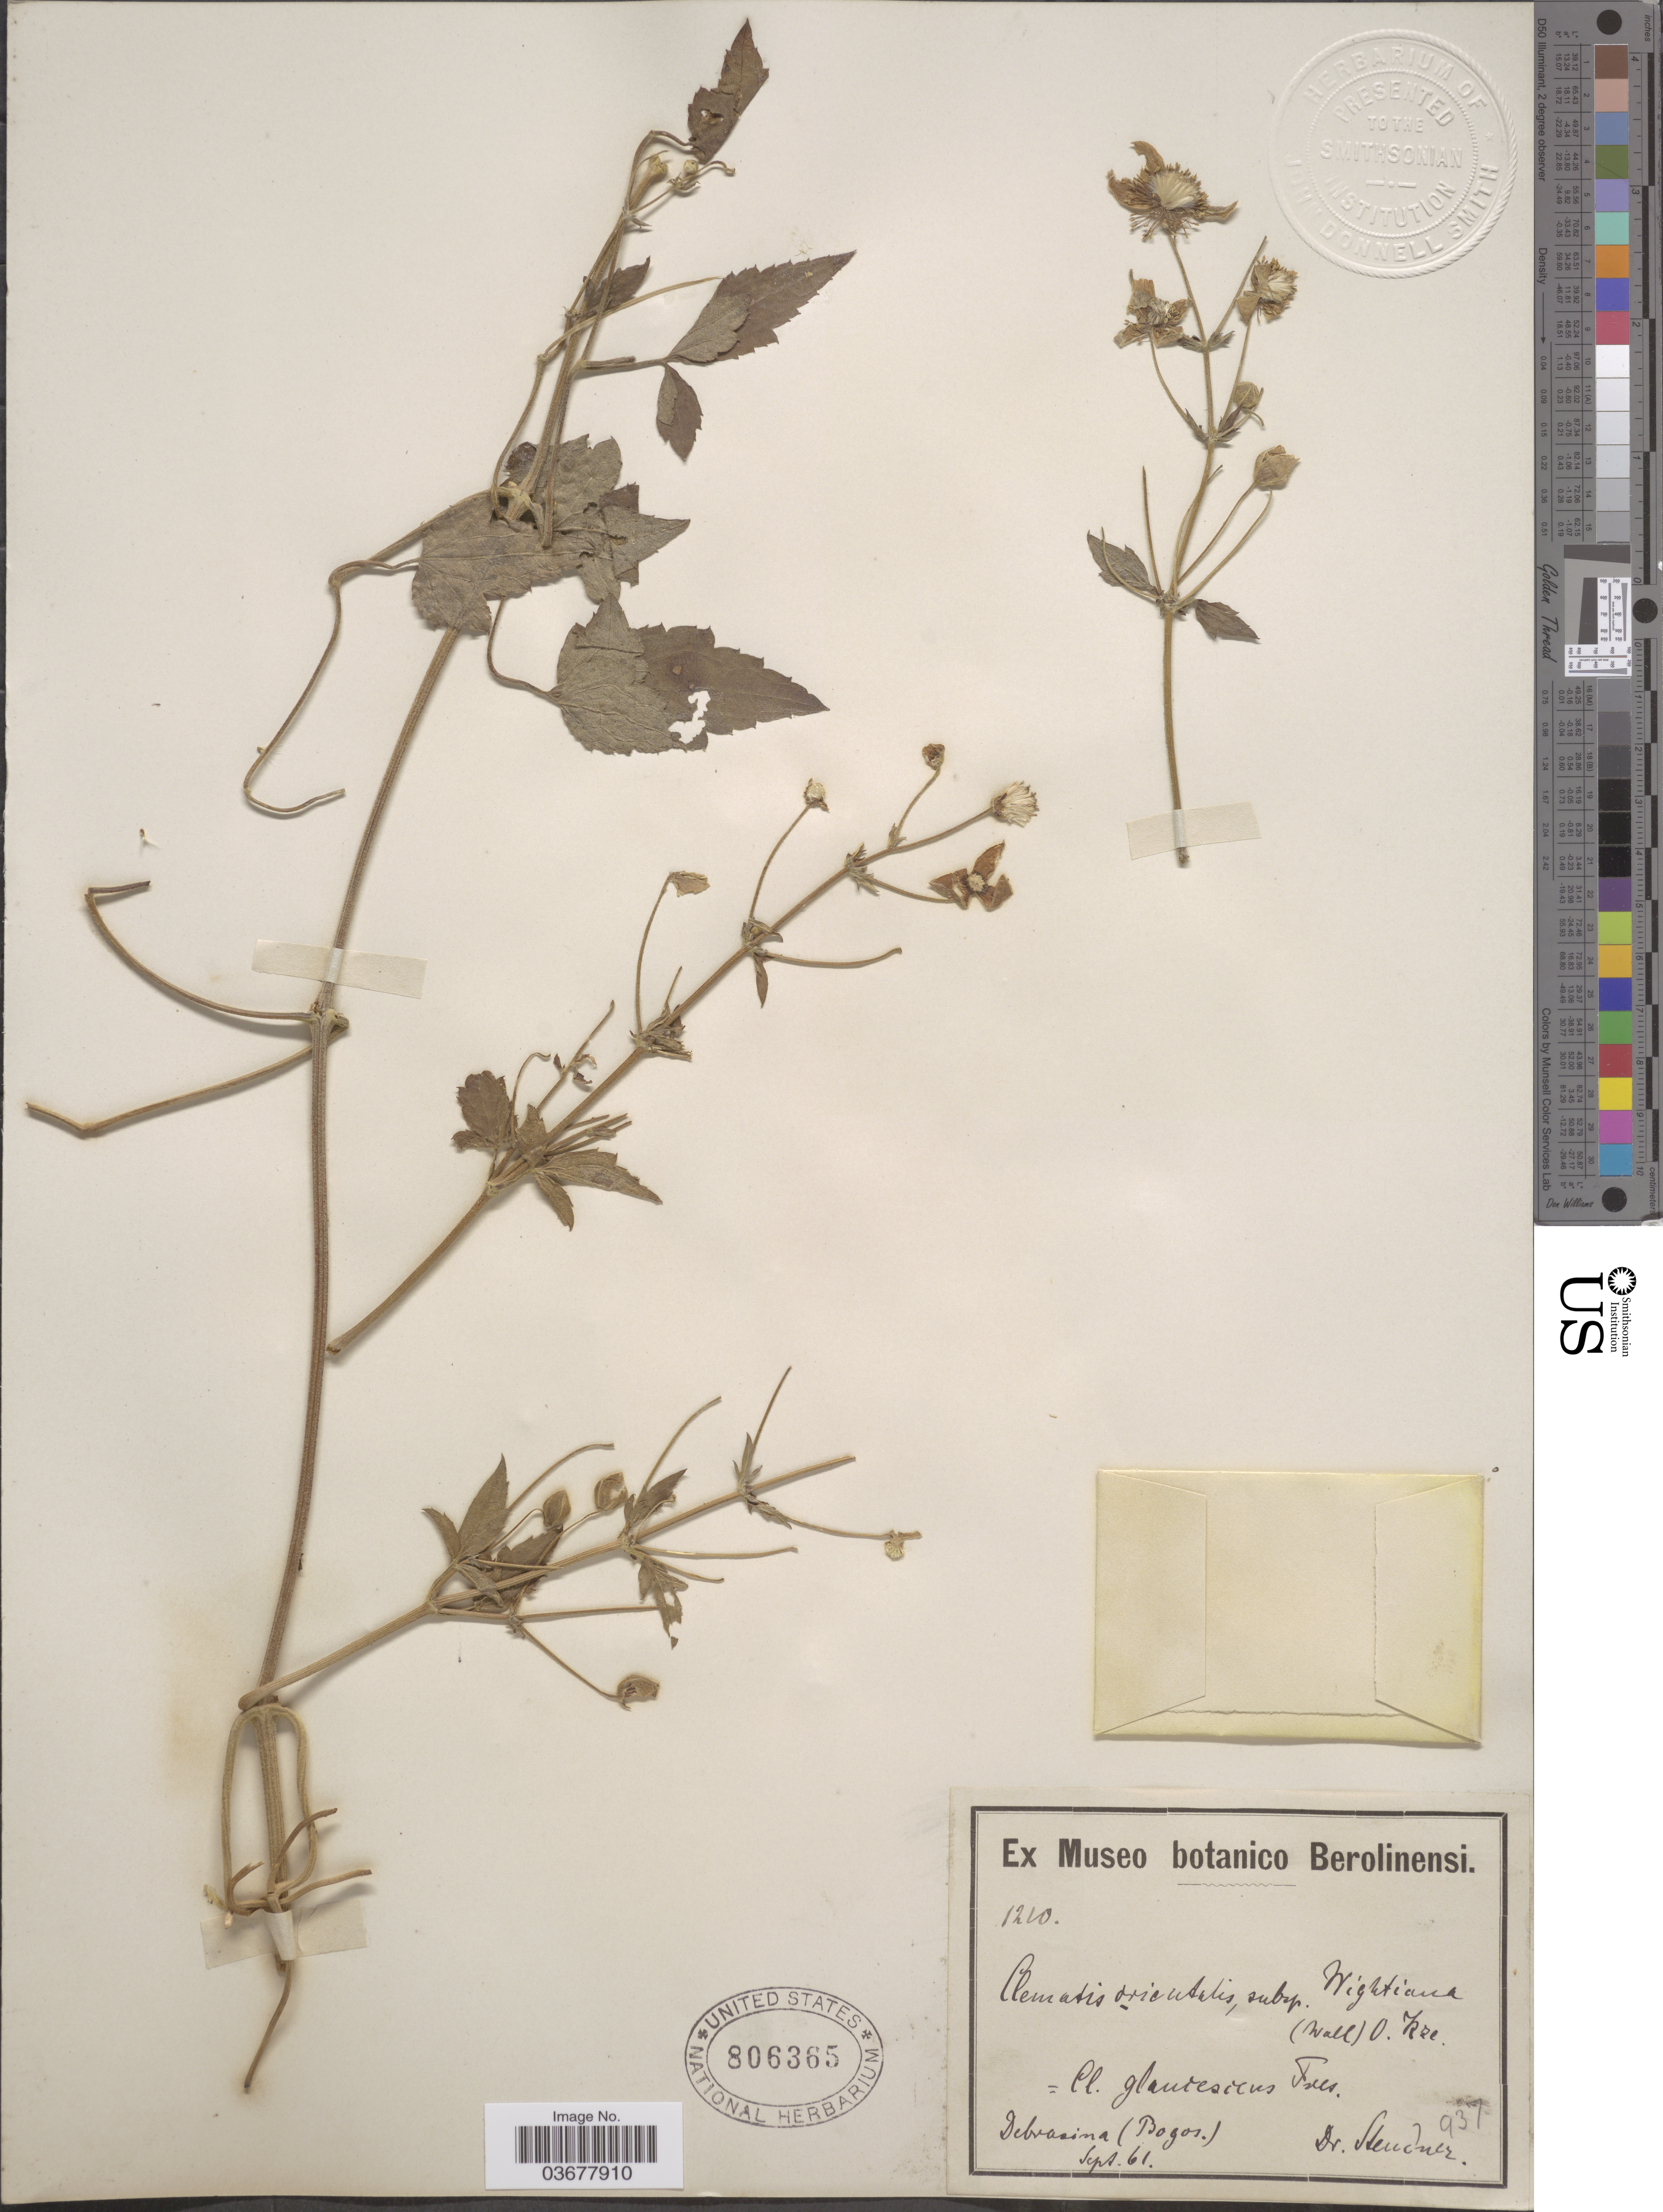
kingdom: Plantae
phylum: Tracheophyta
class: Magnoliopsida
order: Ranunculales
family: Ranunculaceae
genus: Clematis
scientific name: Clematis orientalis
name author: L.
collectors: -. Steudner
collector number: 1210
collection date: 1961-09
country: Ethiopia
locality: Debrasina (Bogos.).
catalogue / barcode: US 806365